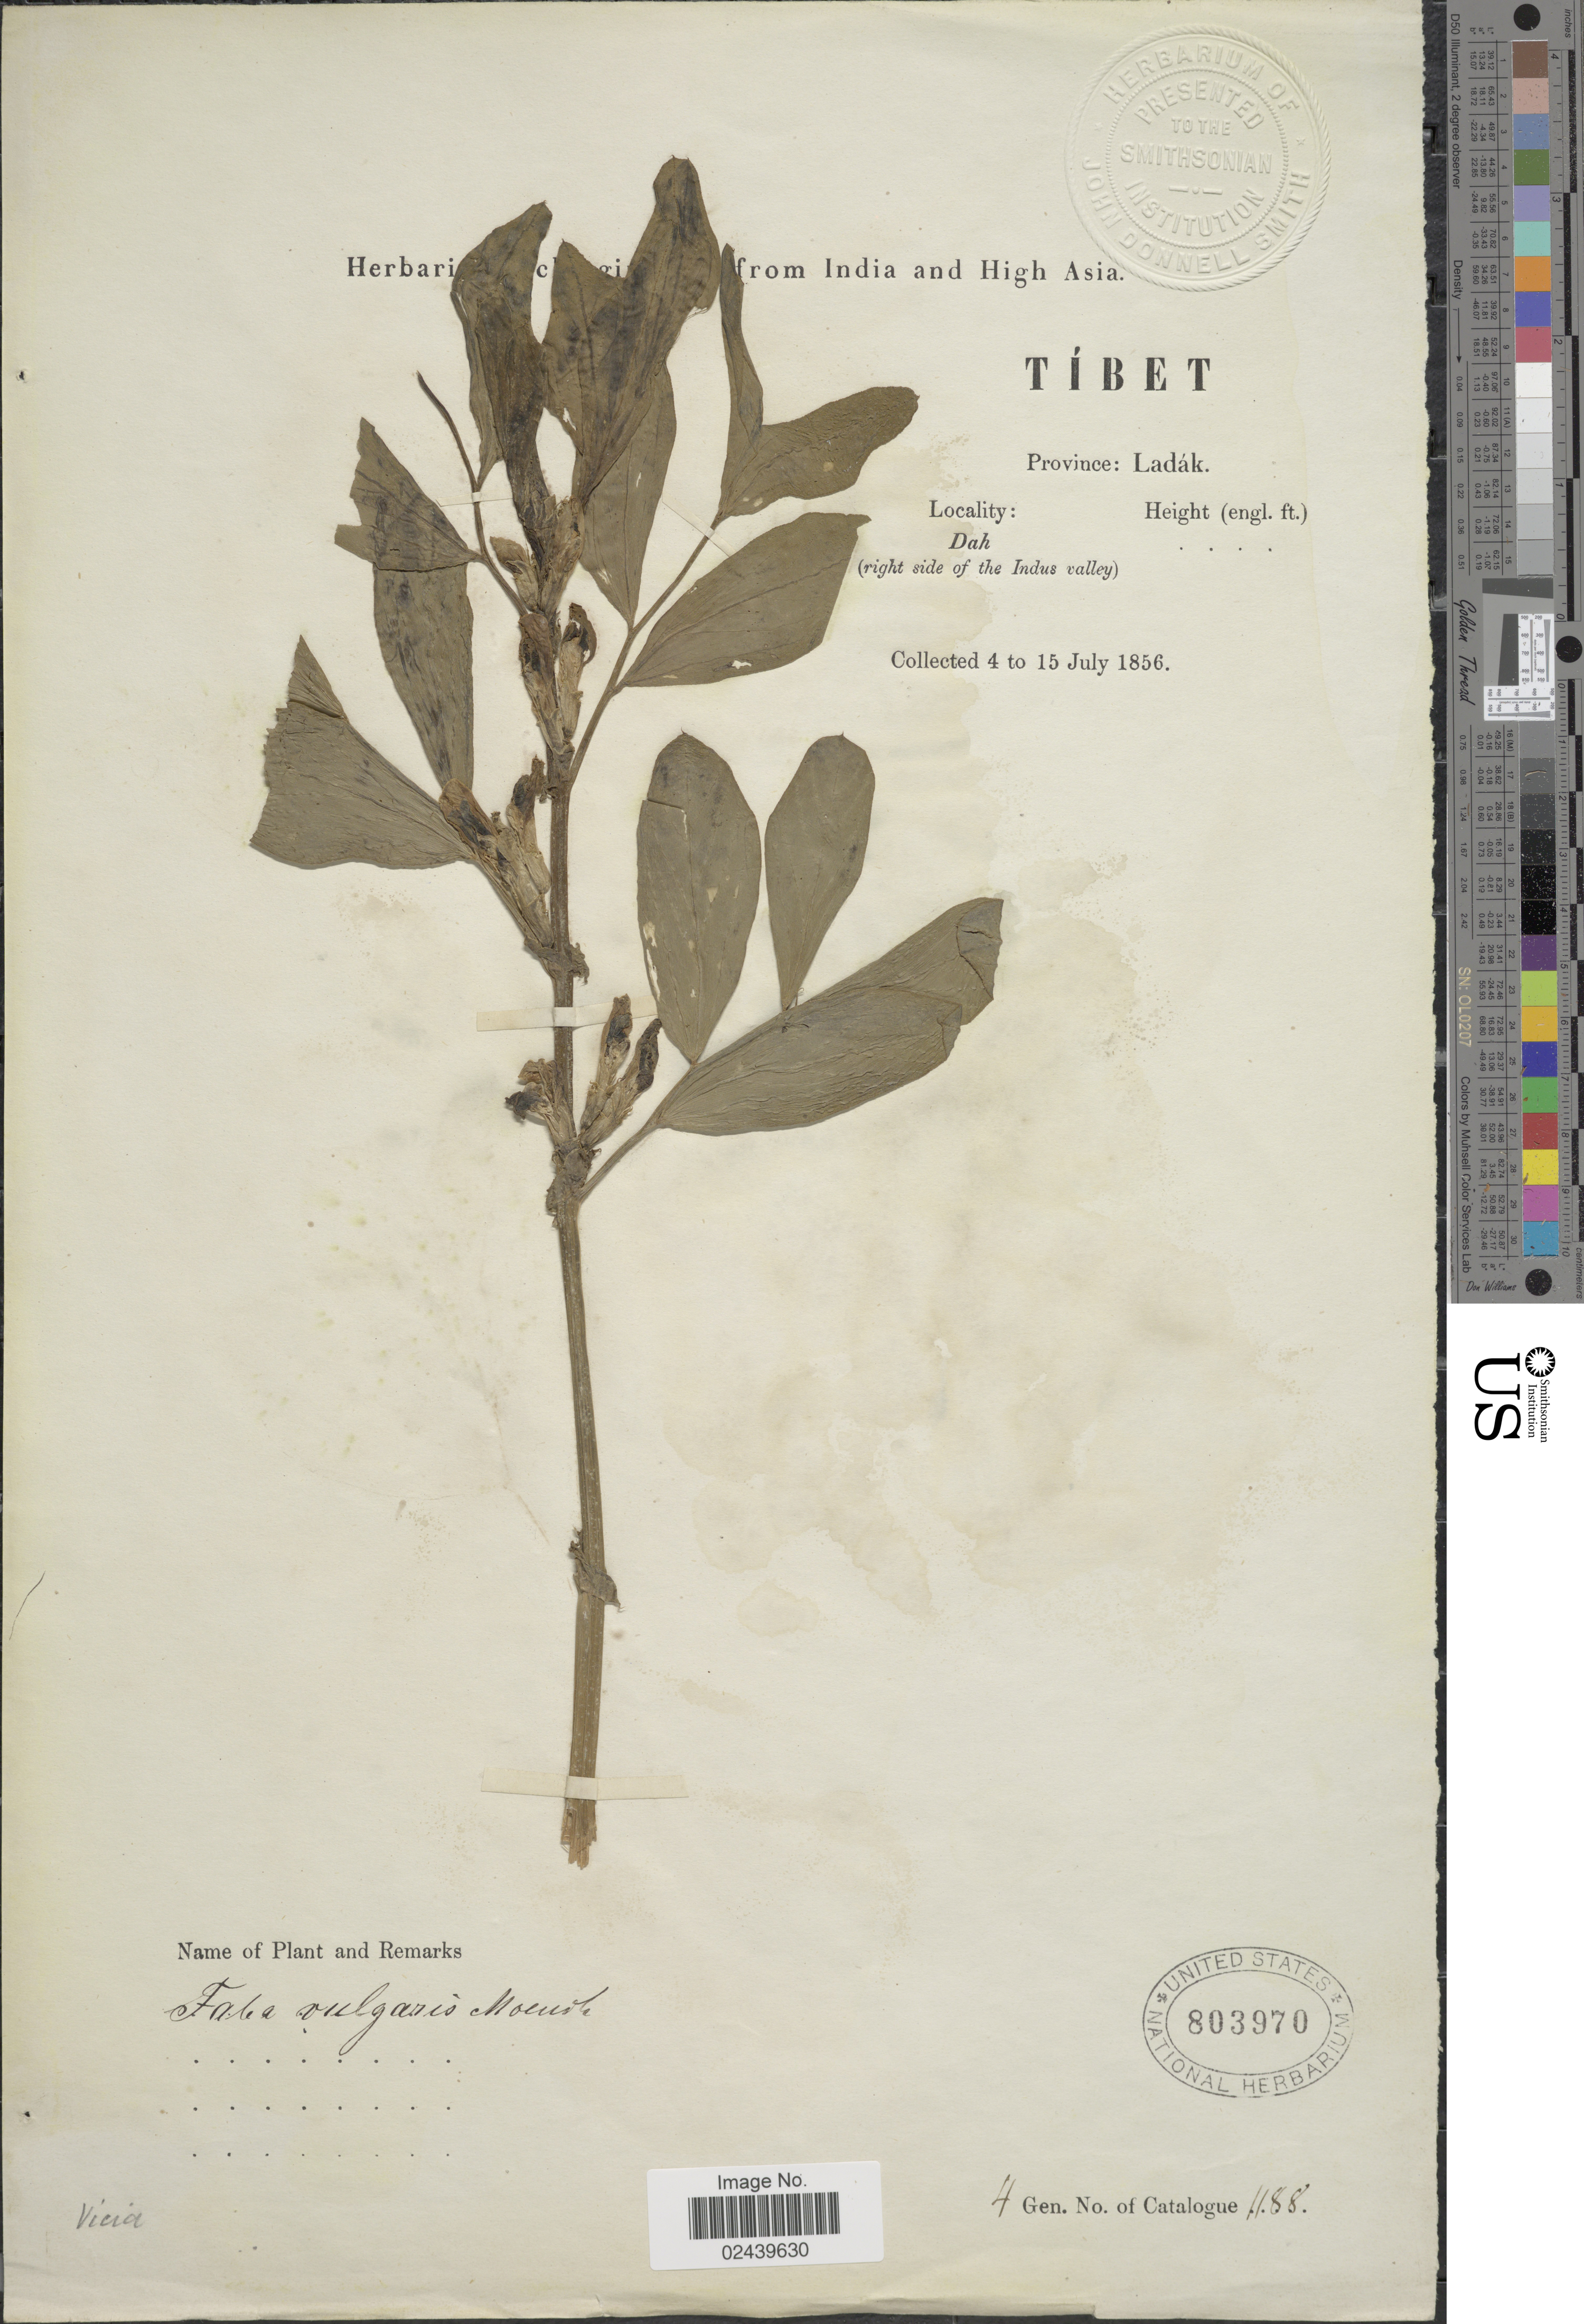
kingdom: Plantae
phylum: Tracheophyta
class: Magnoliopsida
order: Fabales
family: Fabaceae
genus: Vicia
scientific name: Vicia faba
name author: L.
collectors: ex herb. Schlagintweit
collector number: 1188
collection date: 1856-07-04/1856-07-15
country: India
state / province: Ladakh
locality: Tíbet. Dah (right side of the Indus valley) Province: Ladák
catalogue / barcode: US 803970